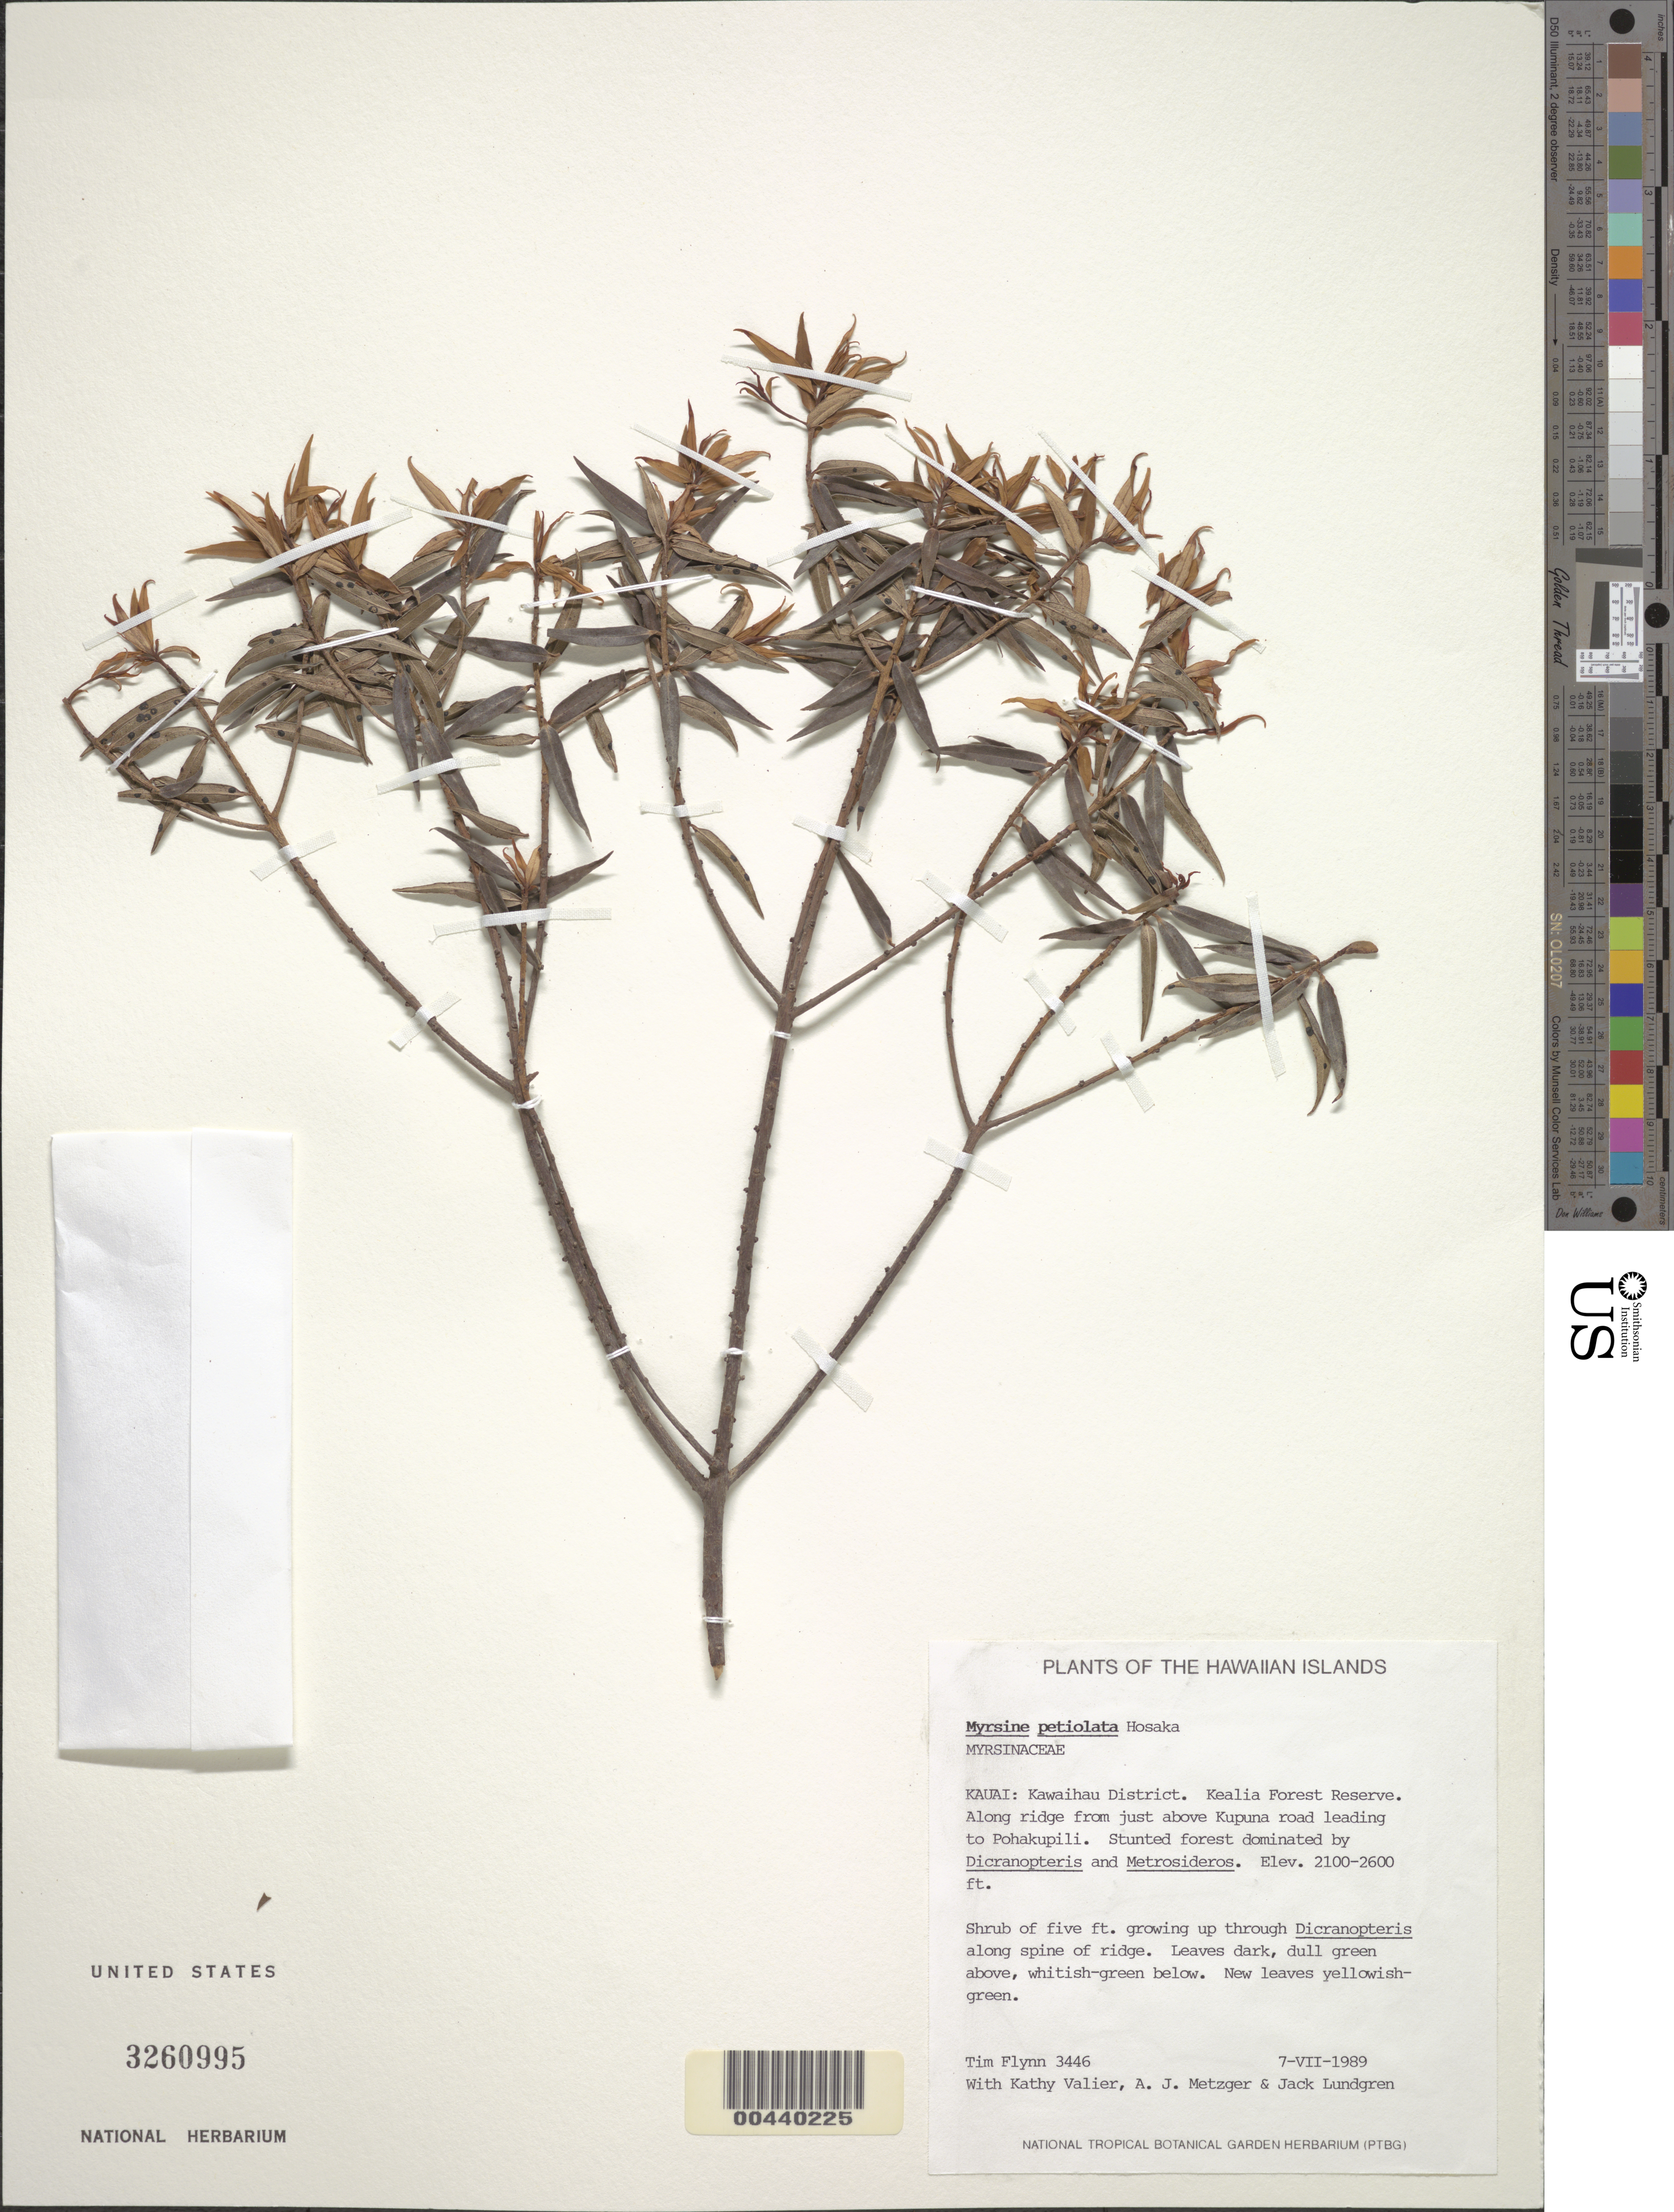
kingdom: Plantae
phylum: Tracheophyta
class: Magnoliopsida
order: Ericales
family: Primulaceae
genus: Myrsine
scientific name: Myrsine petiolata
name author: Hosaka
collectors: T. W. Flynn, K. Valier, A. Metzger & J. Lundgren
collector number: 3446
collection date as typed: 7 Jul 1989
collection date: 1989-07-07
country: United States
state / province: Hawaii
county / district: Kauai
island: Kaua'i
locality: Kawaihau District. Kealia Forest Reserve. Along ridge from just above Kupuna road leading to Pohakupili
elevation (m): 640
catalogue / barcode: US 3260995